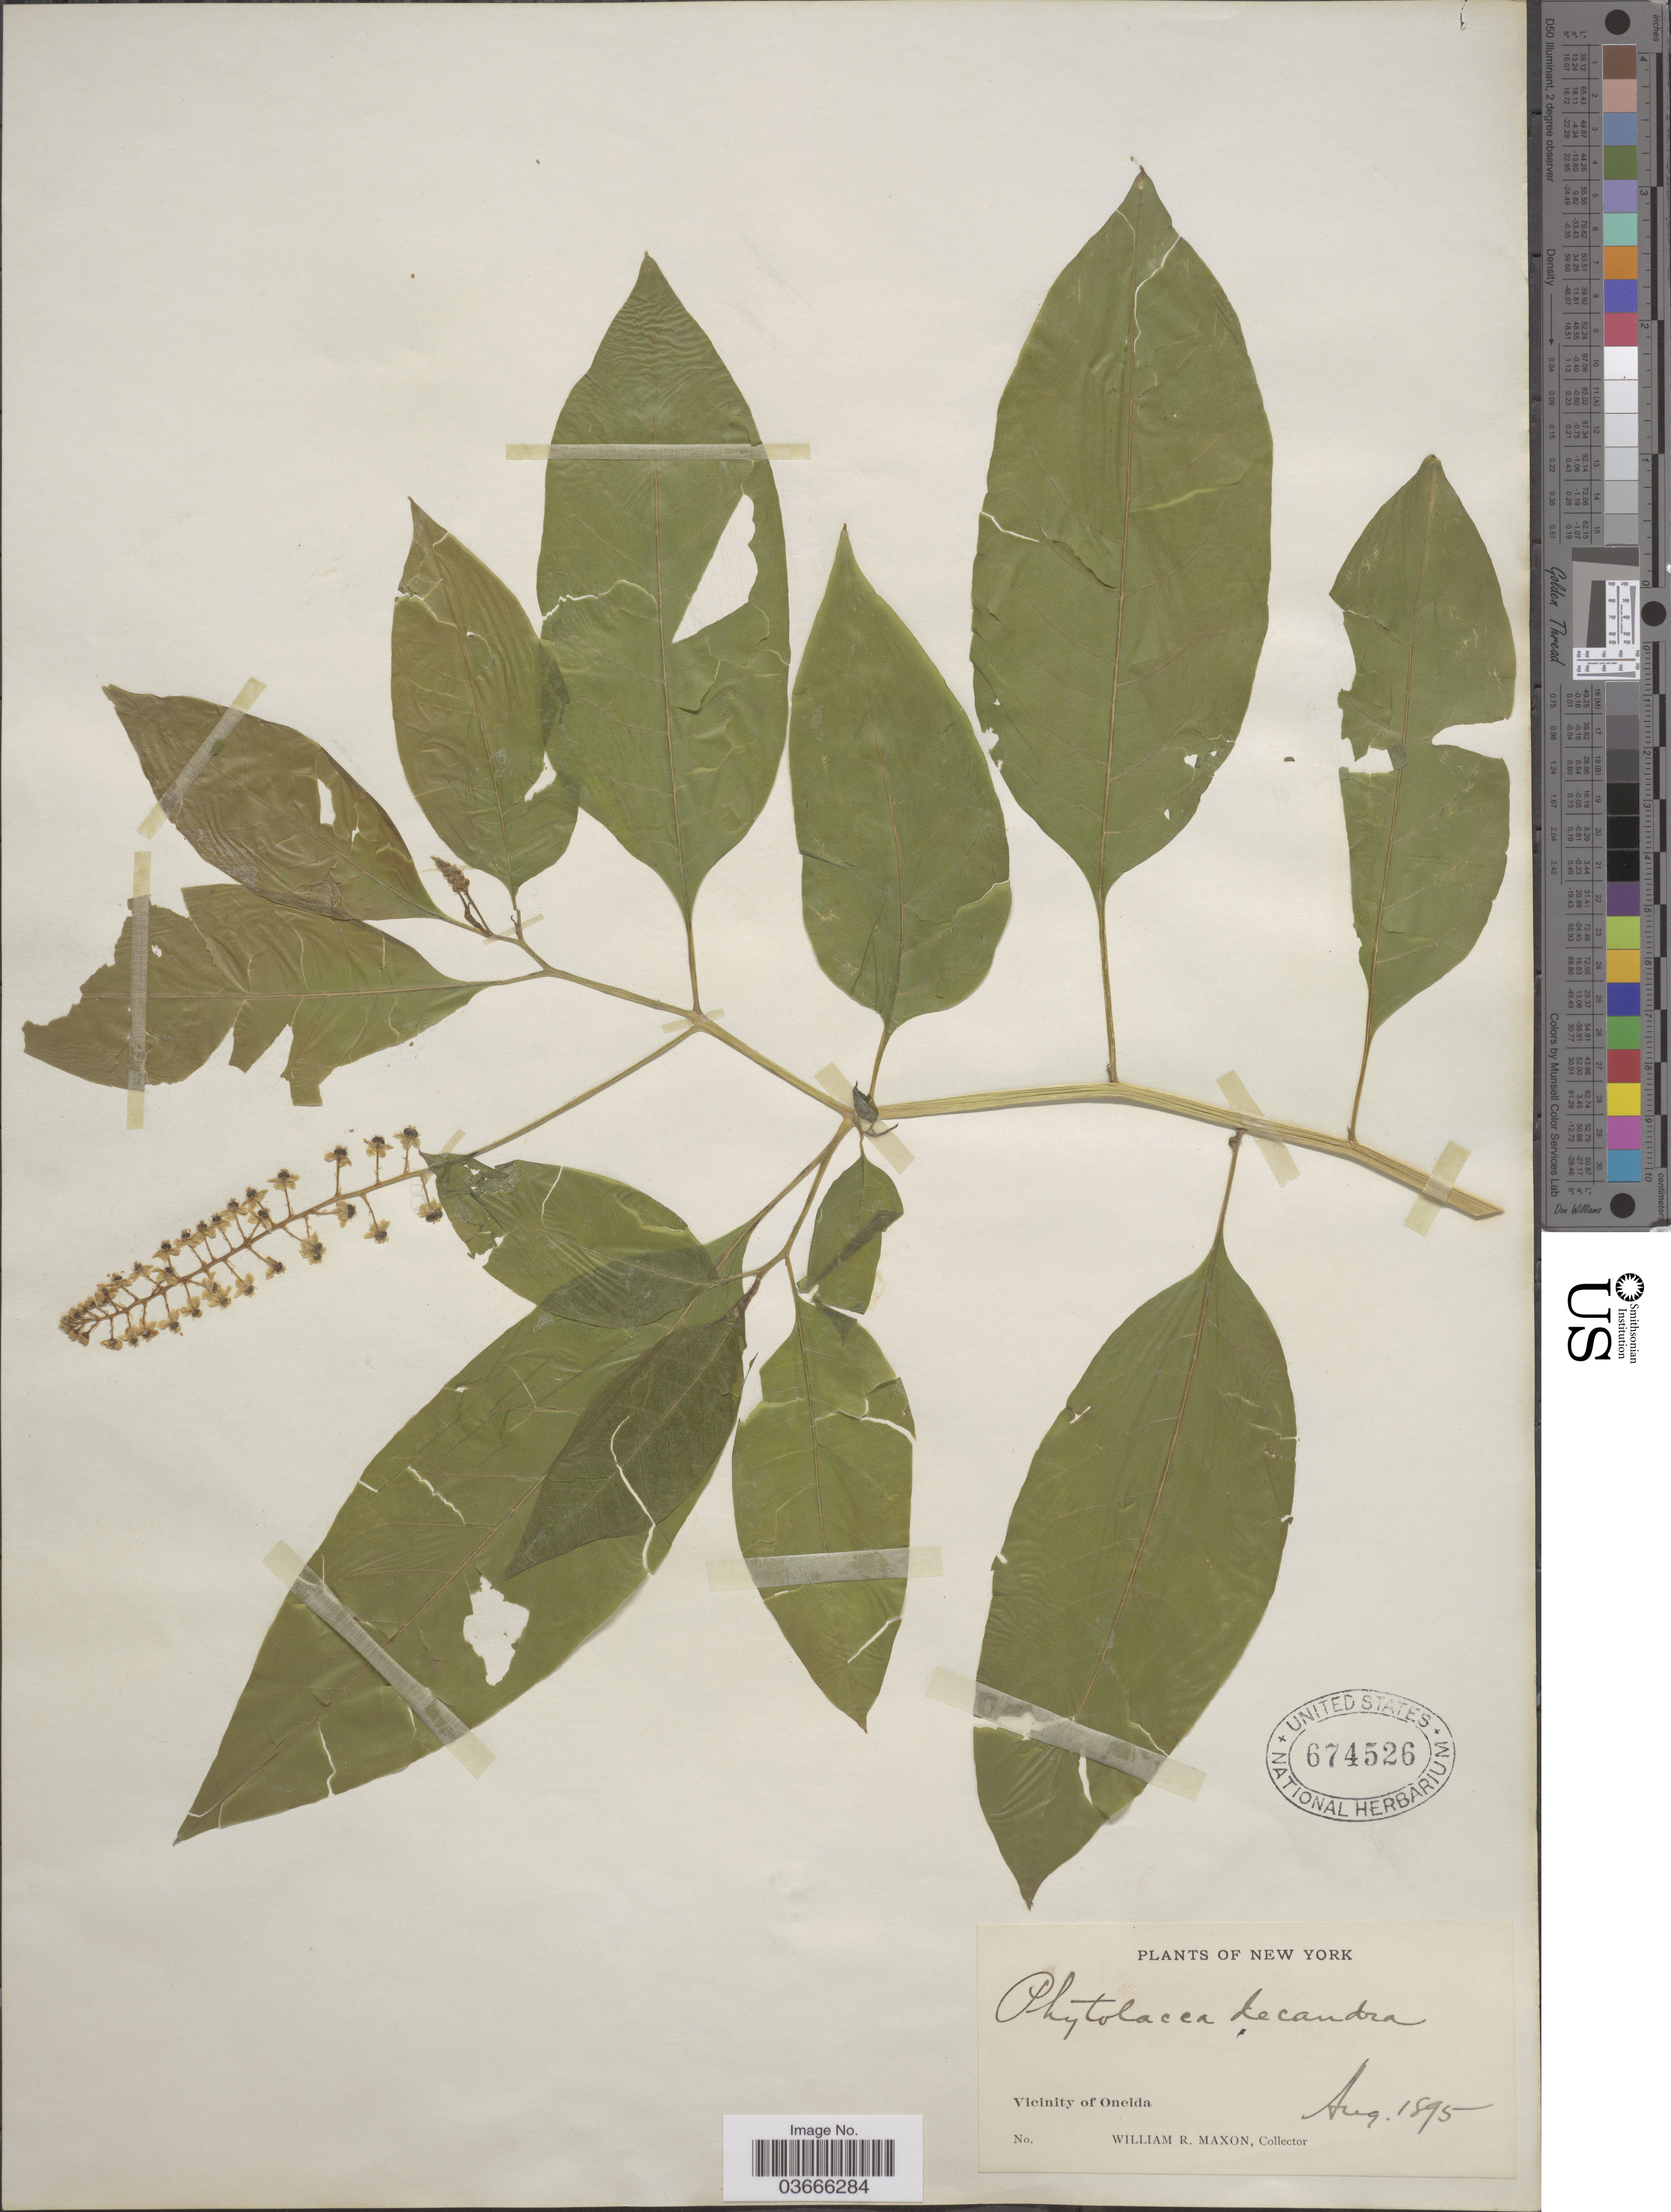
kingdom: Plantae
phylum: Tracheophyta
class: Magnoliopsida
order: Caryophyllales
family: Phytolaccaceae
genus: Phytolacca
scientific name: Phytolacca americana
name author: L.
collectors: W. R. Maxon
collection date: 1895-08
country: United States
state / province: New York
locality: Vicinity of Oneida.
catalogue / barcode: US 674526